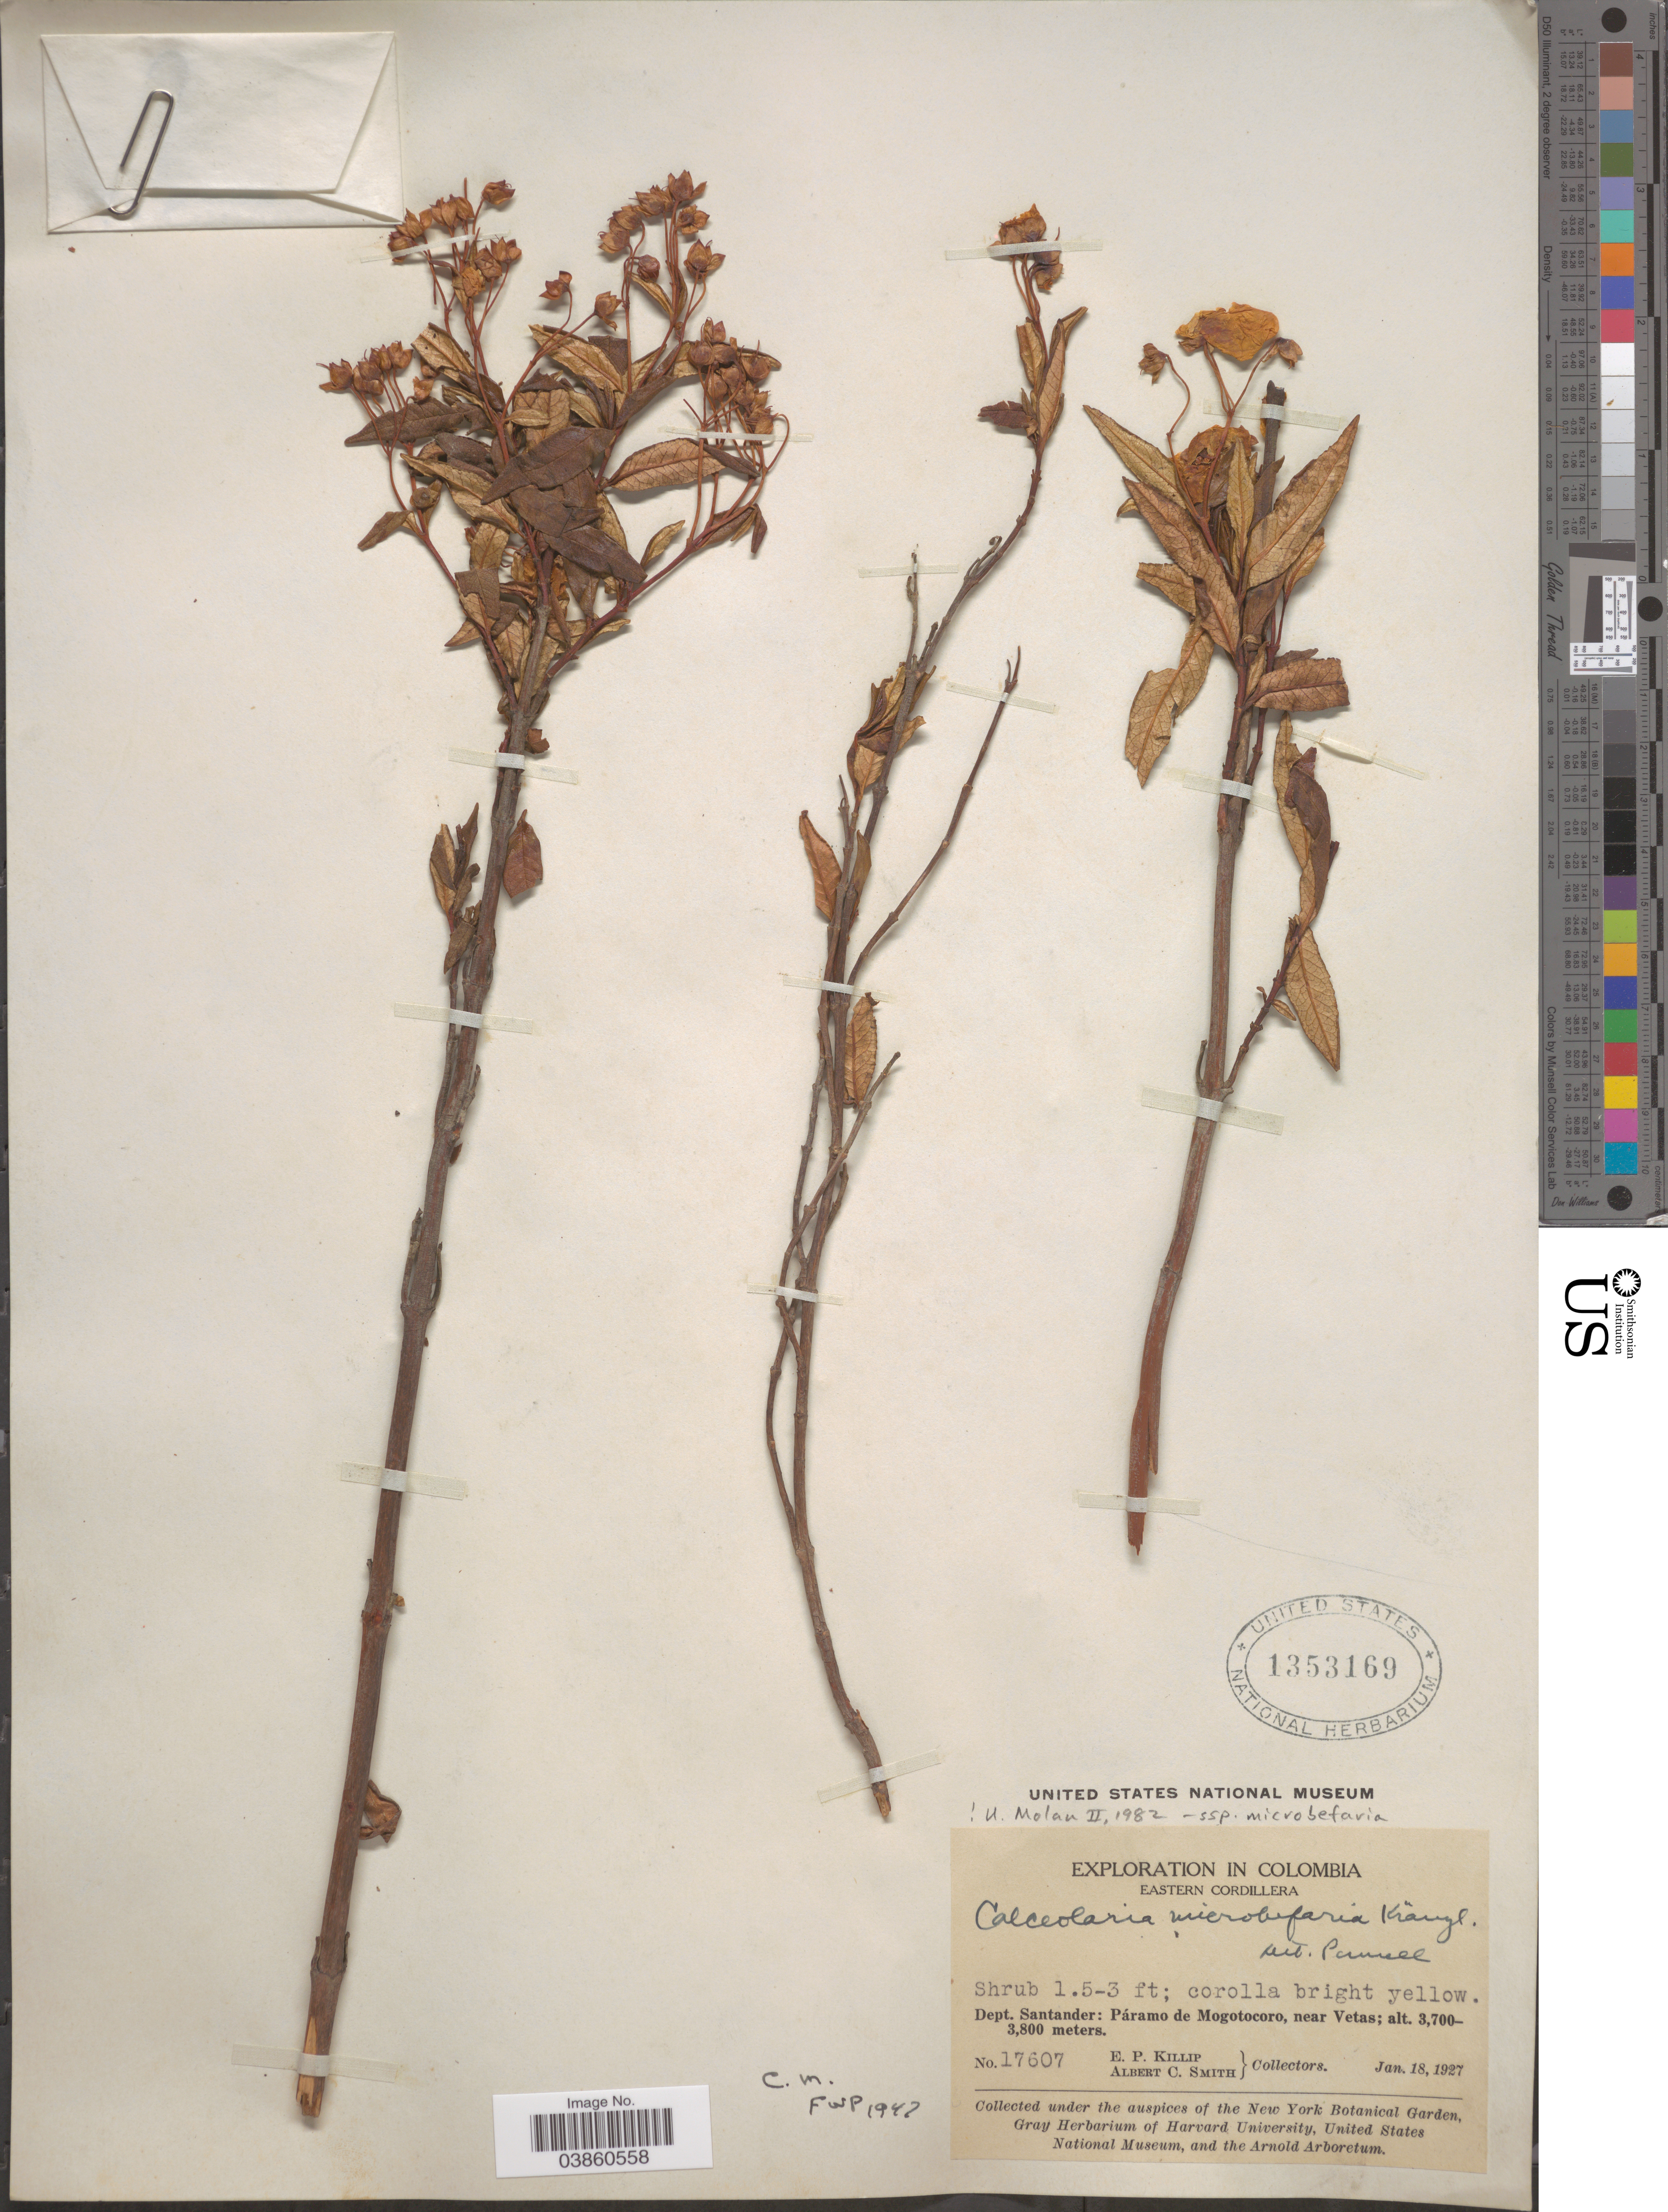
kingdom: Plantae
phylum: Tracheophyta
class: Magnoliopsida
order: Lamiales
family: Calceolariaceae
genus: Calceolaria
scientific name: Calceolaria microbefaria subsp. microbefaria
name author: Kränzl.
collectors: E. P. Killip & A. C. Smith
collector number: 17607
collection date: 1927-01-18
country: Colombia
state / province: Santander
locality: Eastern Cordillera. Dept. Santander: Páramo de Mogotocoro, near Vetas.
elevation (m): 3700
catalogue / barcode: US 1353169